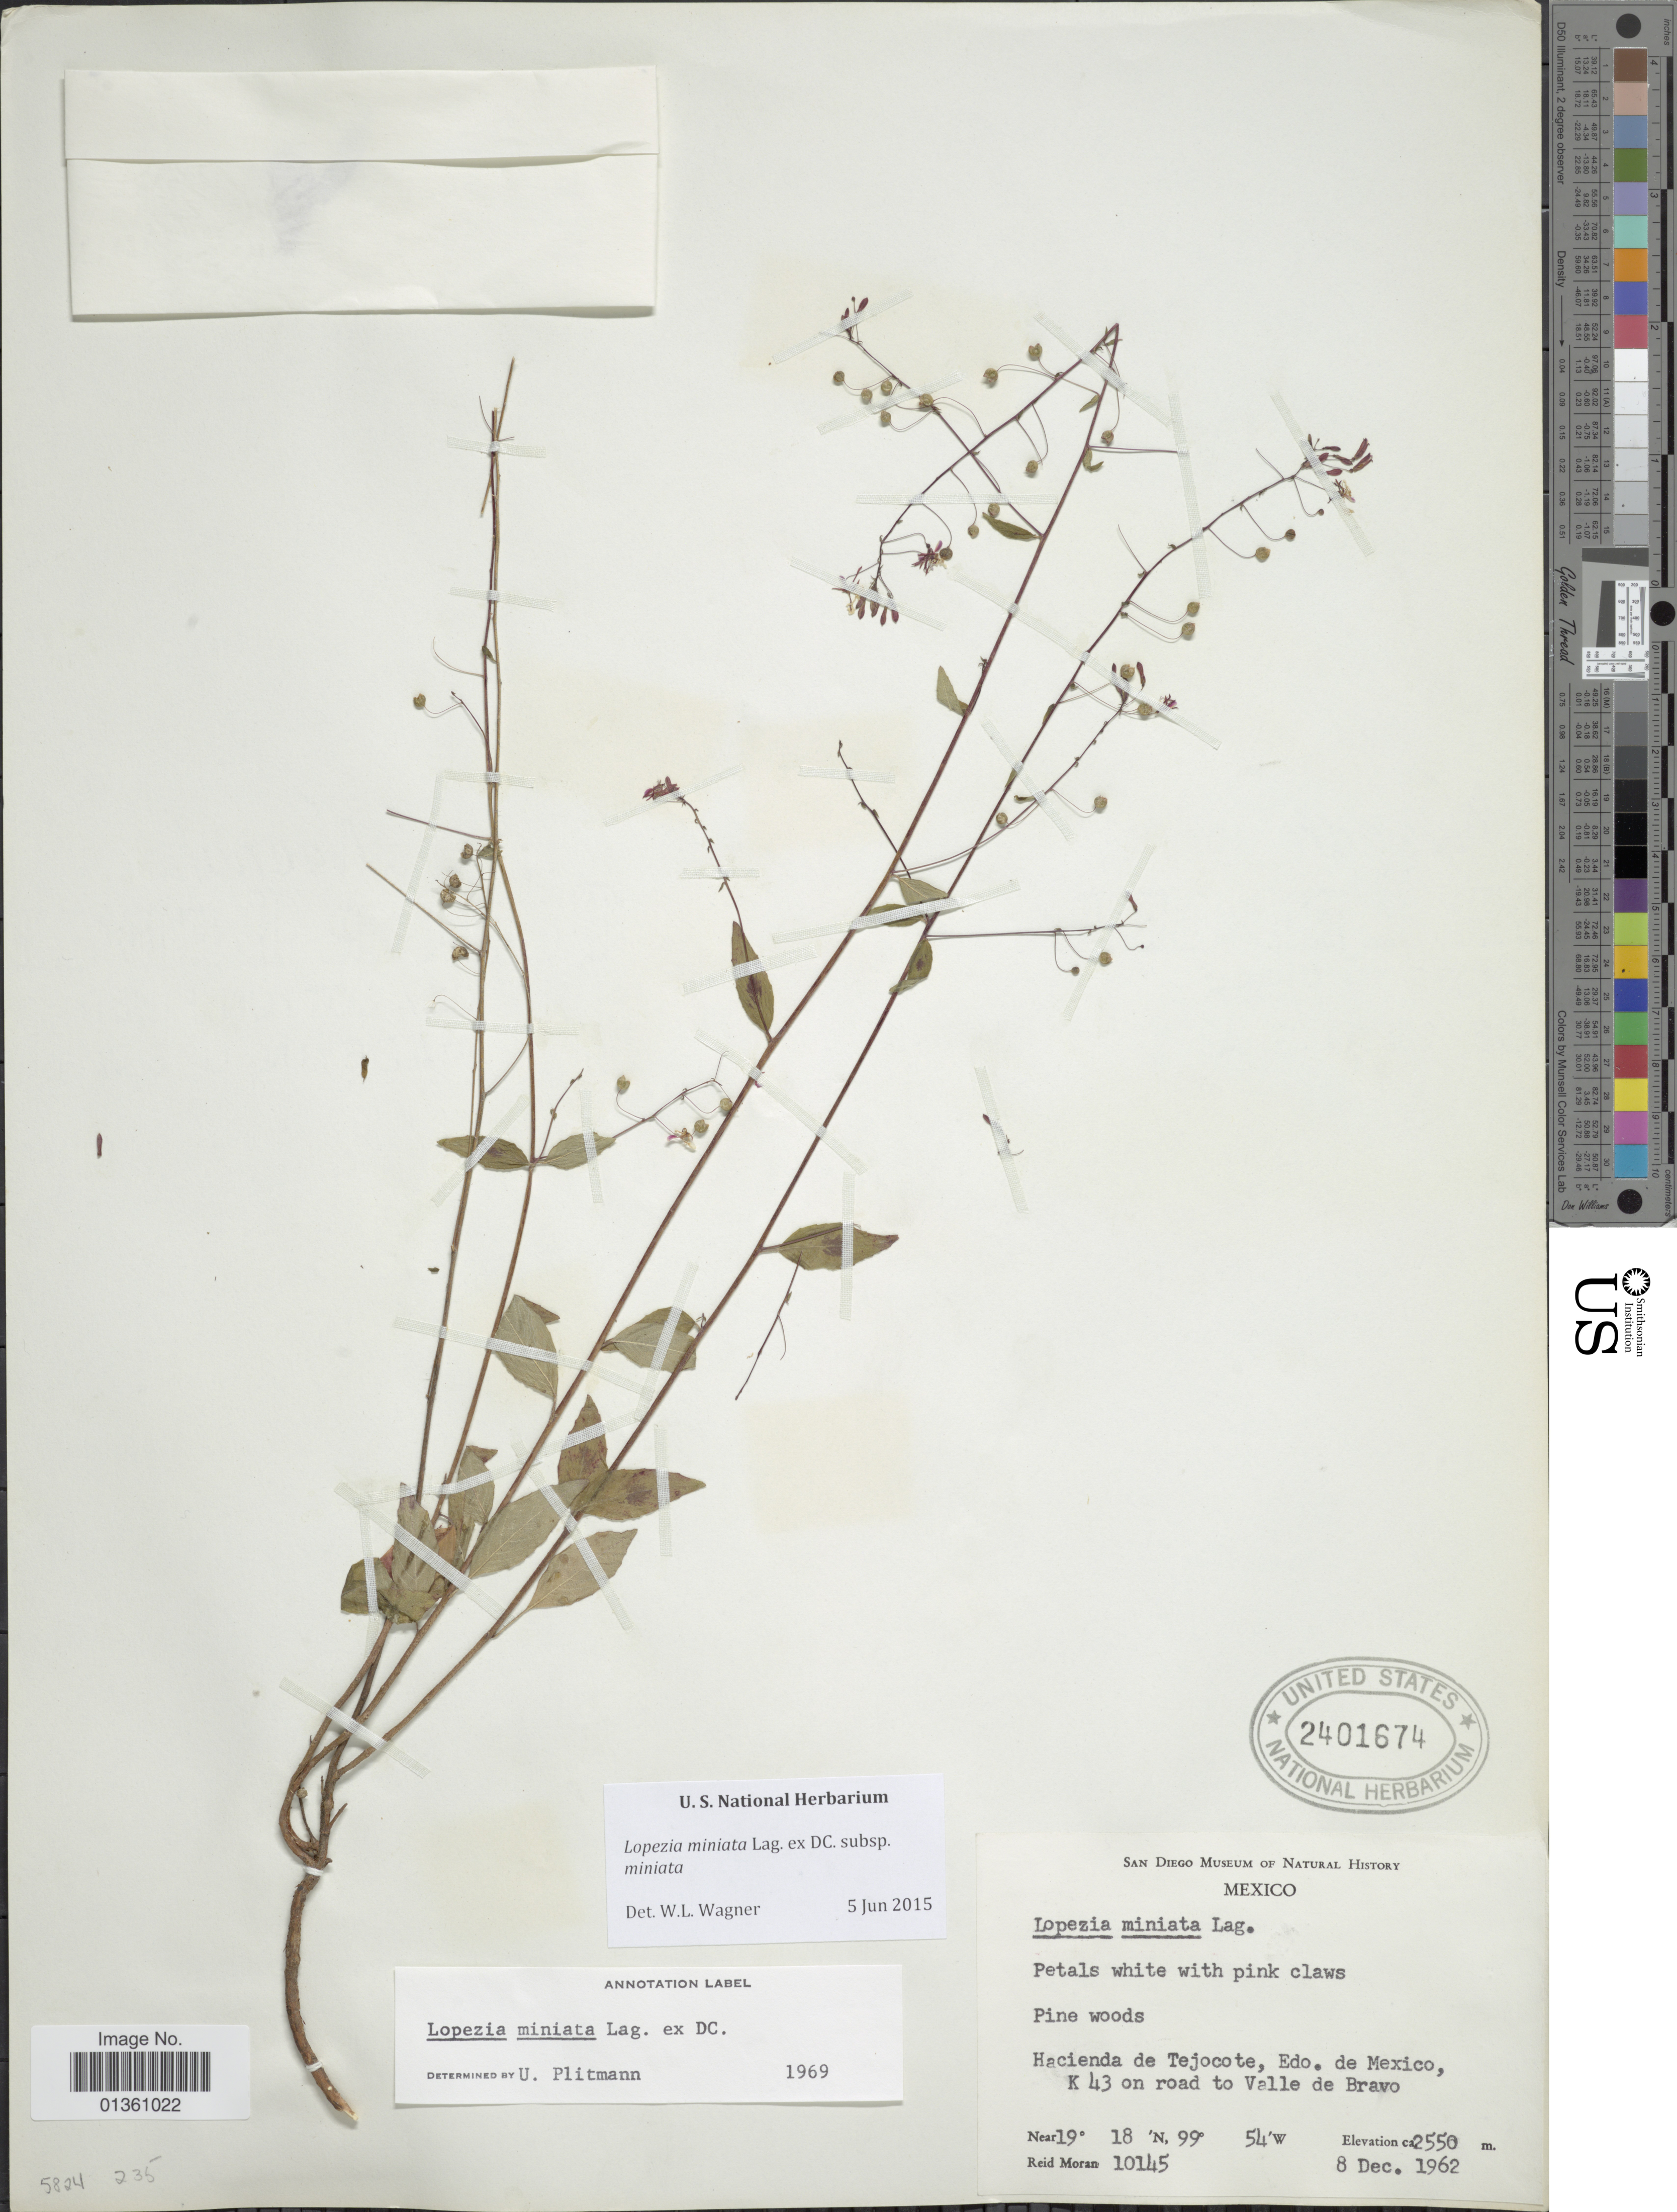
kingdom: Plantae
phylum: Tracheophyta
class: Magnoliopsida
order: Myrtales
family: Onagraceae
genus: Lopezia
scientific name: Lopezia miniata subsp. miniata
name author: Lag. ex DC.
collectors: R. V. Moran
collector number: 10145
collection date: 1962-12-08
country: Mexico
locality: Hacienda de Tejocote, Edo. de Mexico, K 43 on road to Valle de Bravo.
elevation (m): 2550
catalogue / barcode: US 2401674